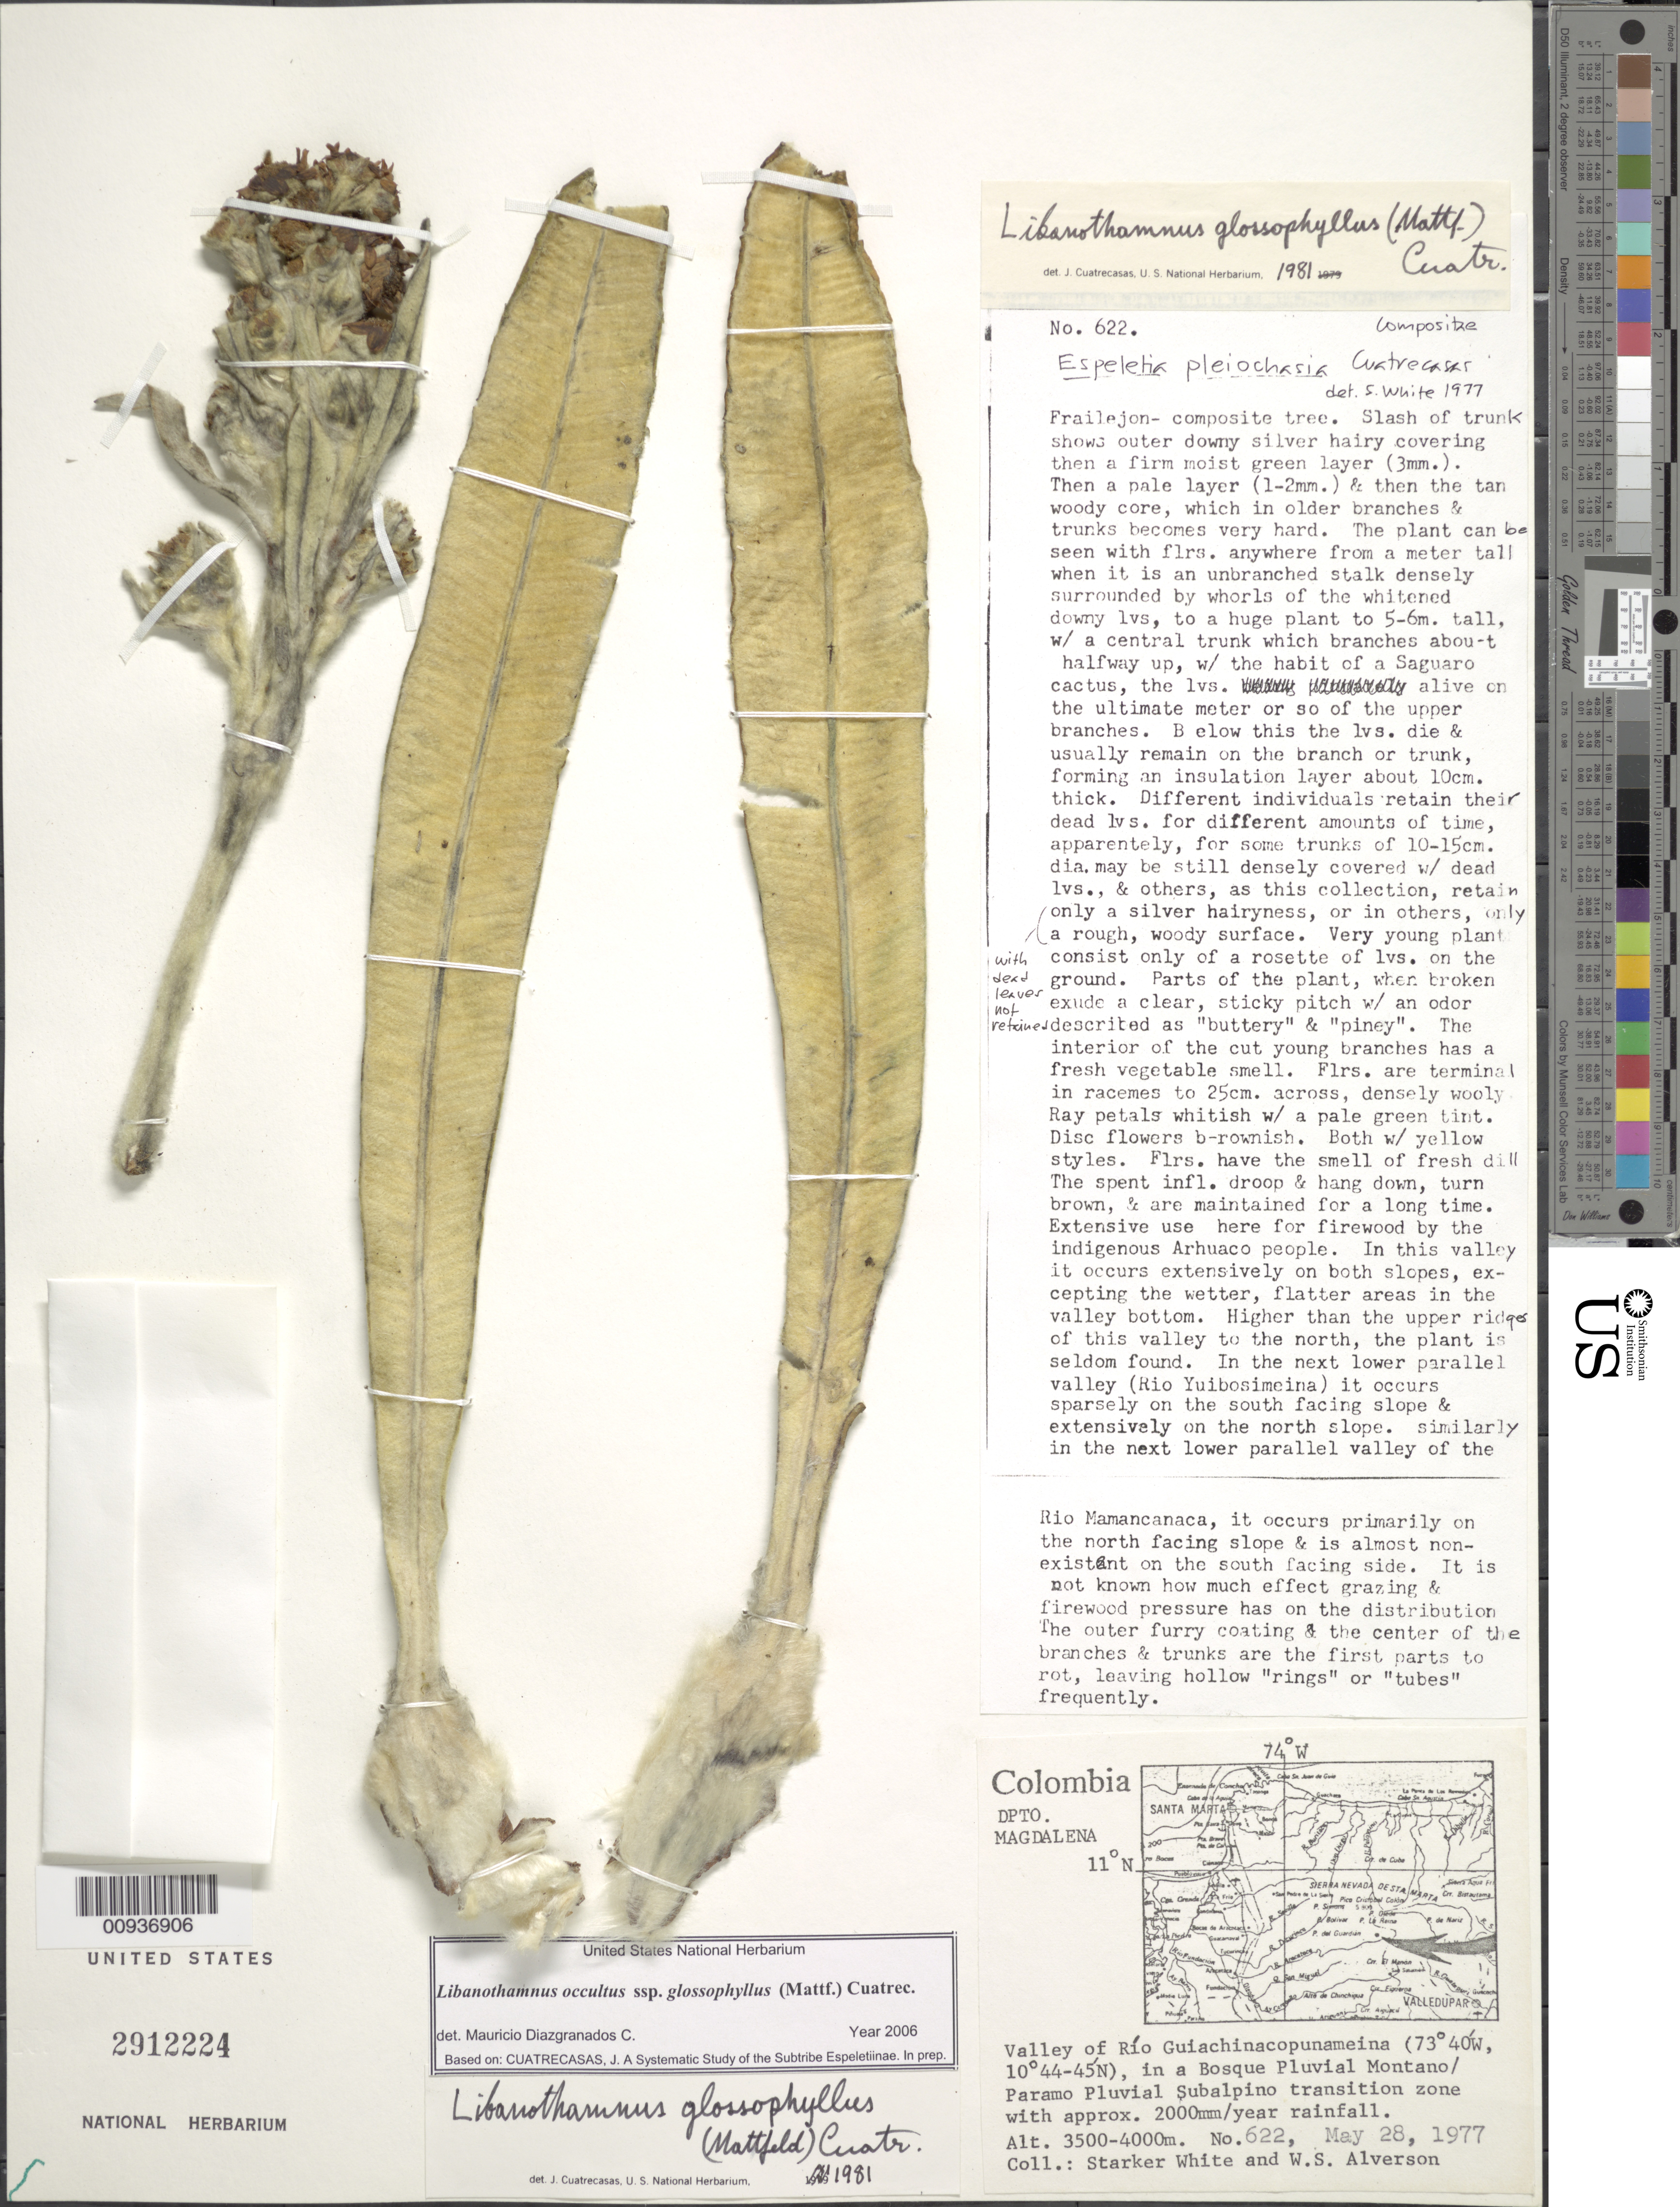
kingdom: Plantae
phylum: Tracheophyta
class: Magnoliopsida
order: Asterales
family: Asteraceae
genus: Libanothamnus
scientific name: Libanothamnus occultus subsp. glossophyllus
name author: (Mattf.) Cuatrec.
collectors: S. White & W. S. Alverson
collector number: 622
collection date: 1977-05-28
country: Colombia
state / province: Magdalena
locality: Valley of RÌo Guiachinacopunameina (73? 40'W, 10? 44-45'N), in a Bosque Pluvial Montano/Páramo Pluvial Subalpino transition zone with approx. 2000mm/year rainfall.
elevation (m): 3500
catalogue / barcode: US 2912224